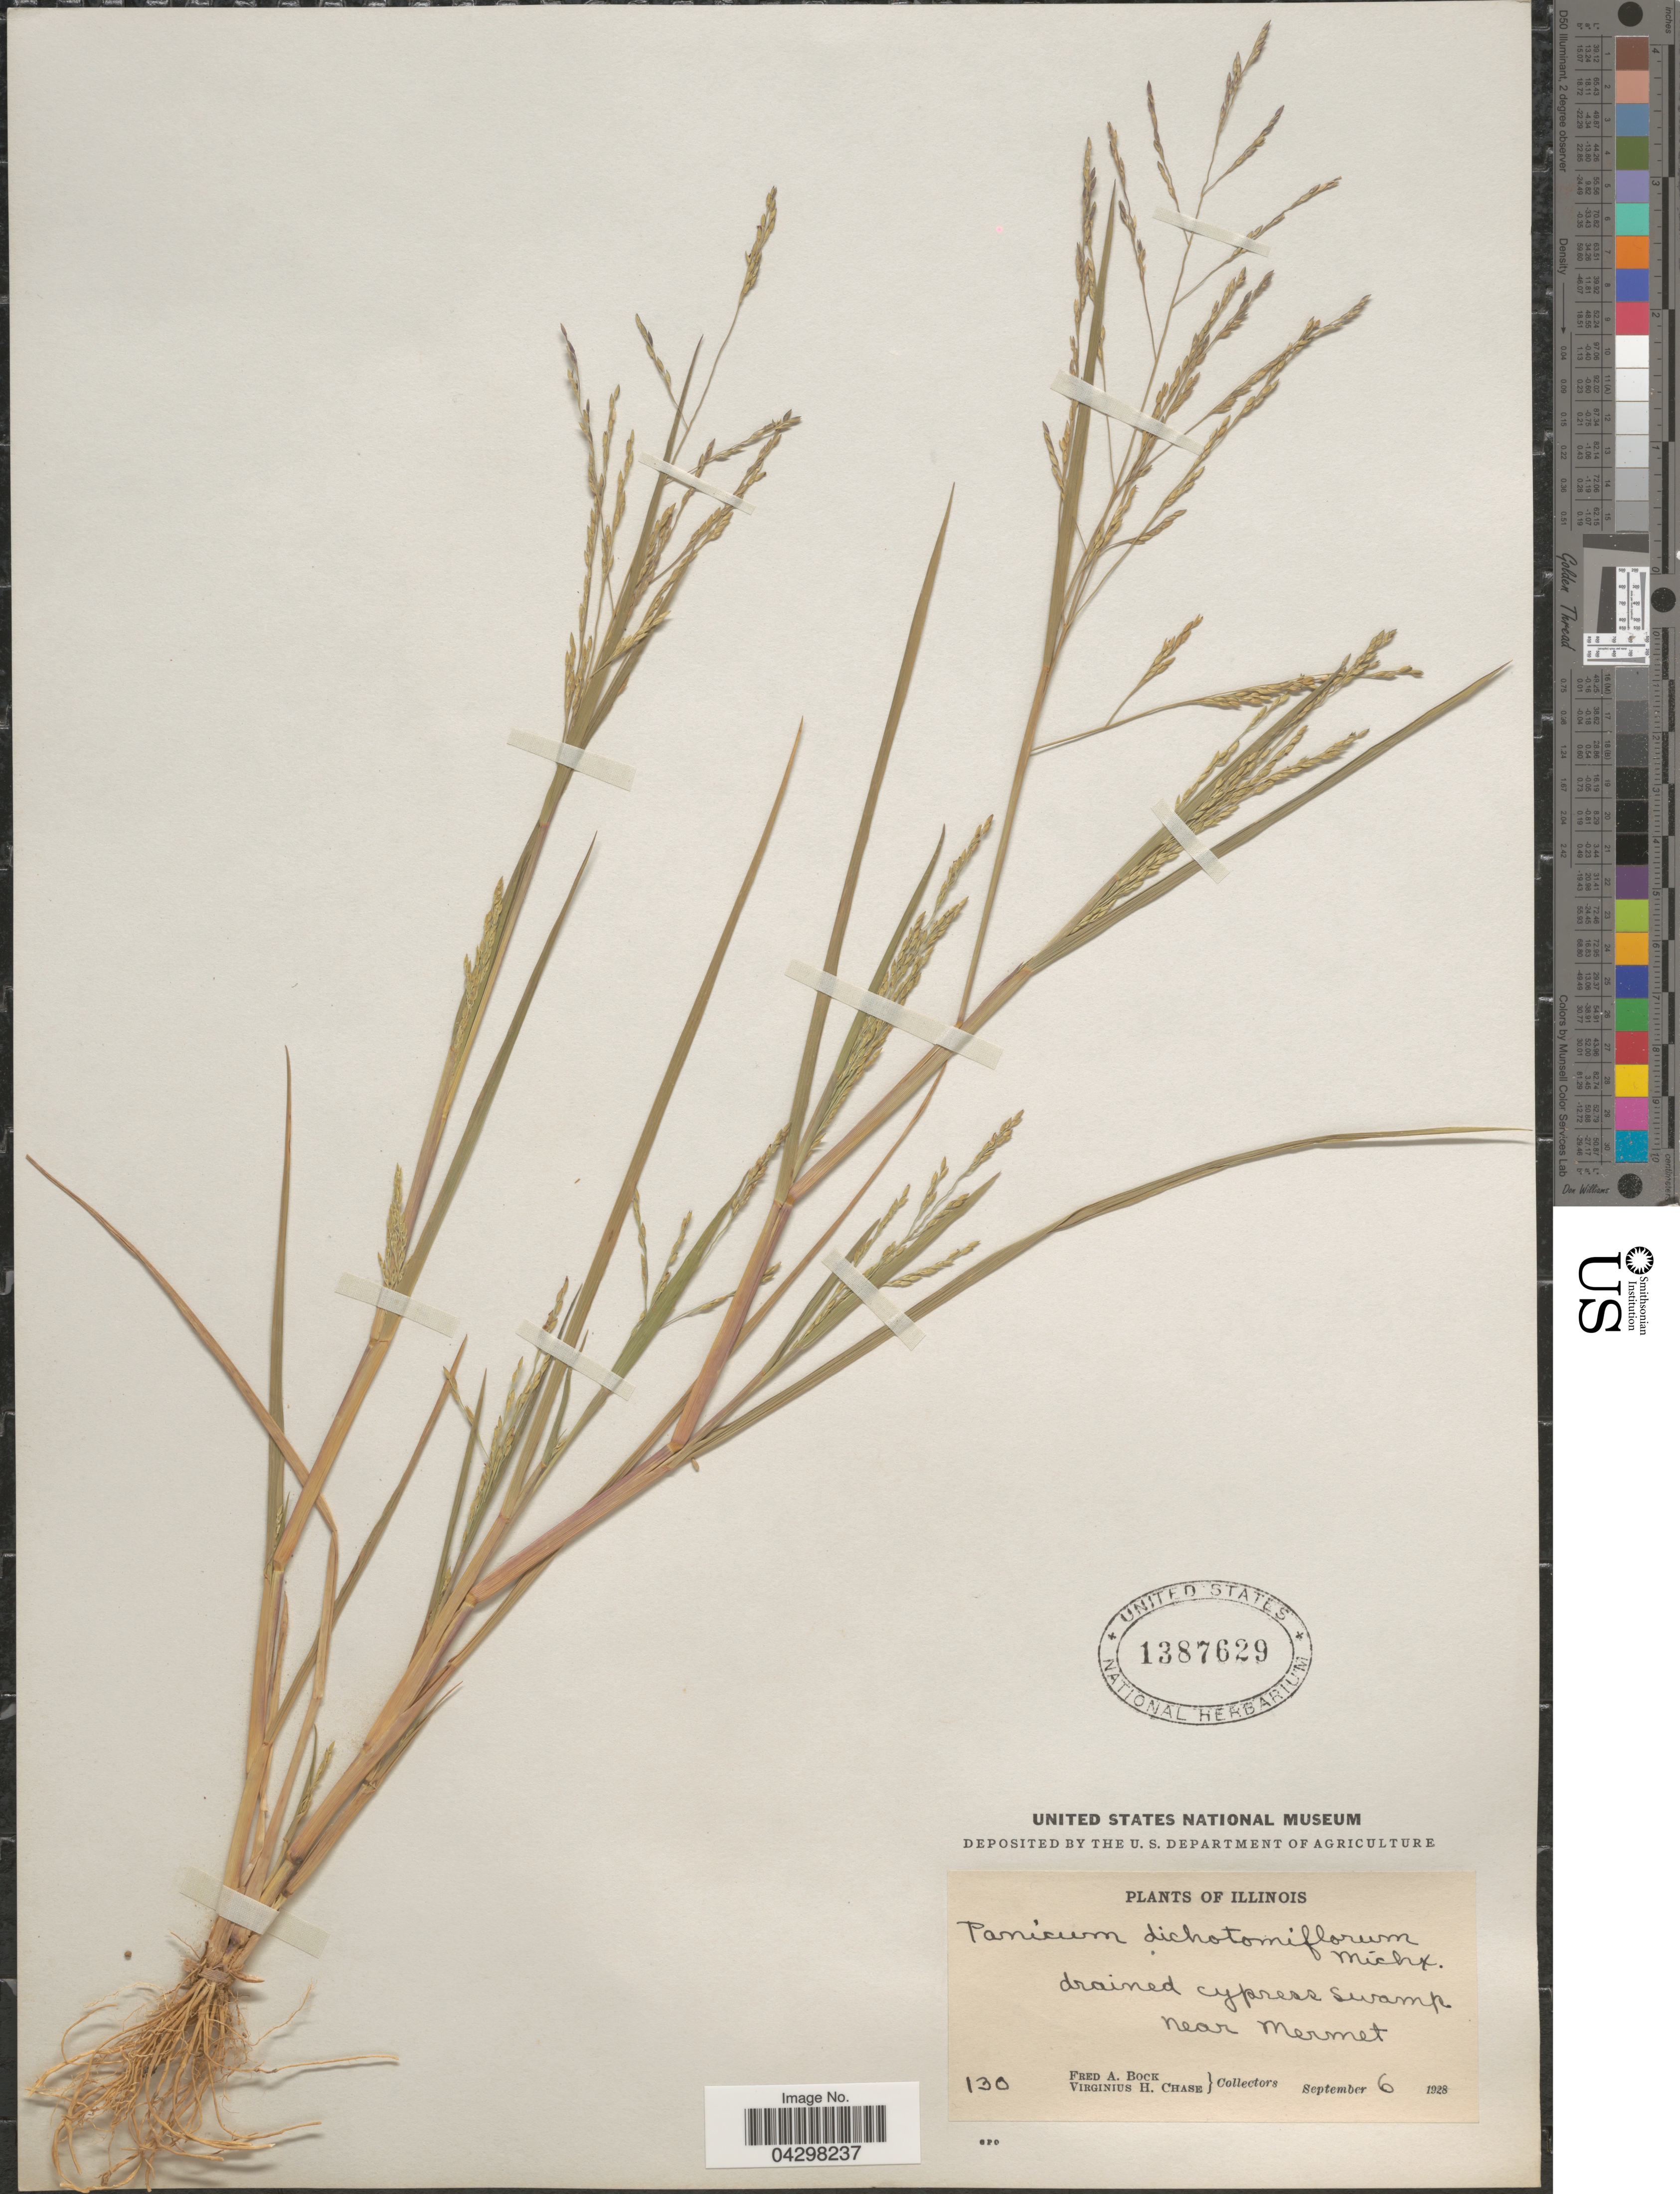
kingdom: Plantae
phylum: Tracheophyta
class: Liliopsida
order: Poales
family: Poaceae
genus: Panicum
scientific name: Panicum dichotomiflorum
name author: Michx.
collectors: F. Bock & V. H. Chase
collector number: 130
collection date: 1928-09-06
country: United States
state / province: Illinois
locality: Drained cypress swamp near Mermet.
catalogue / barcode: US 1387629